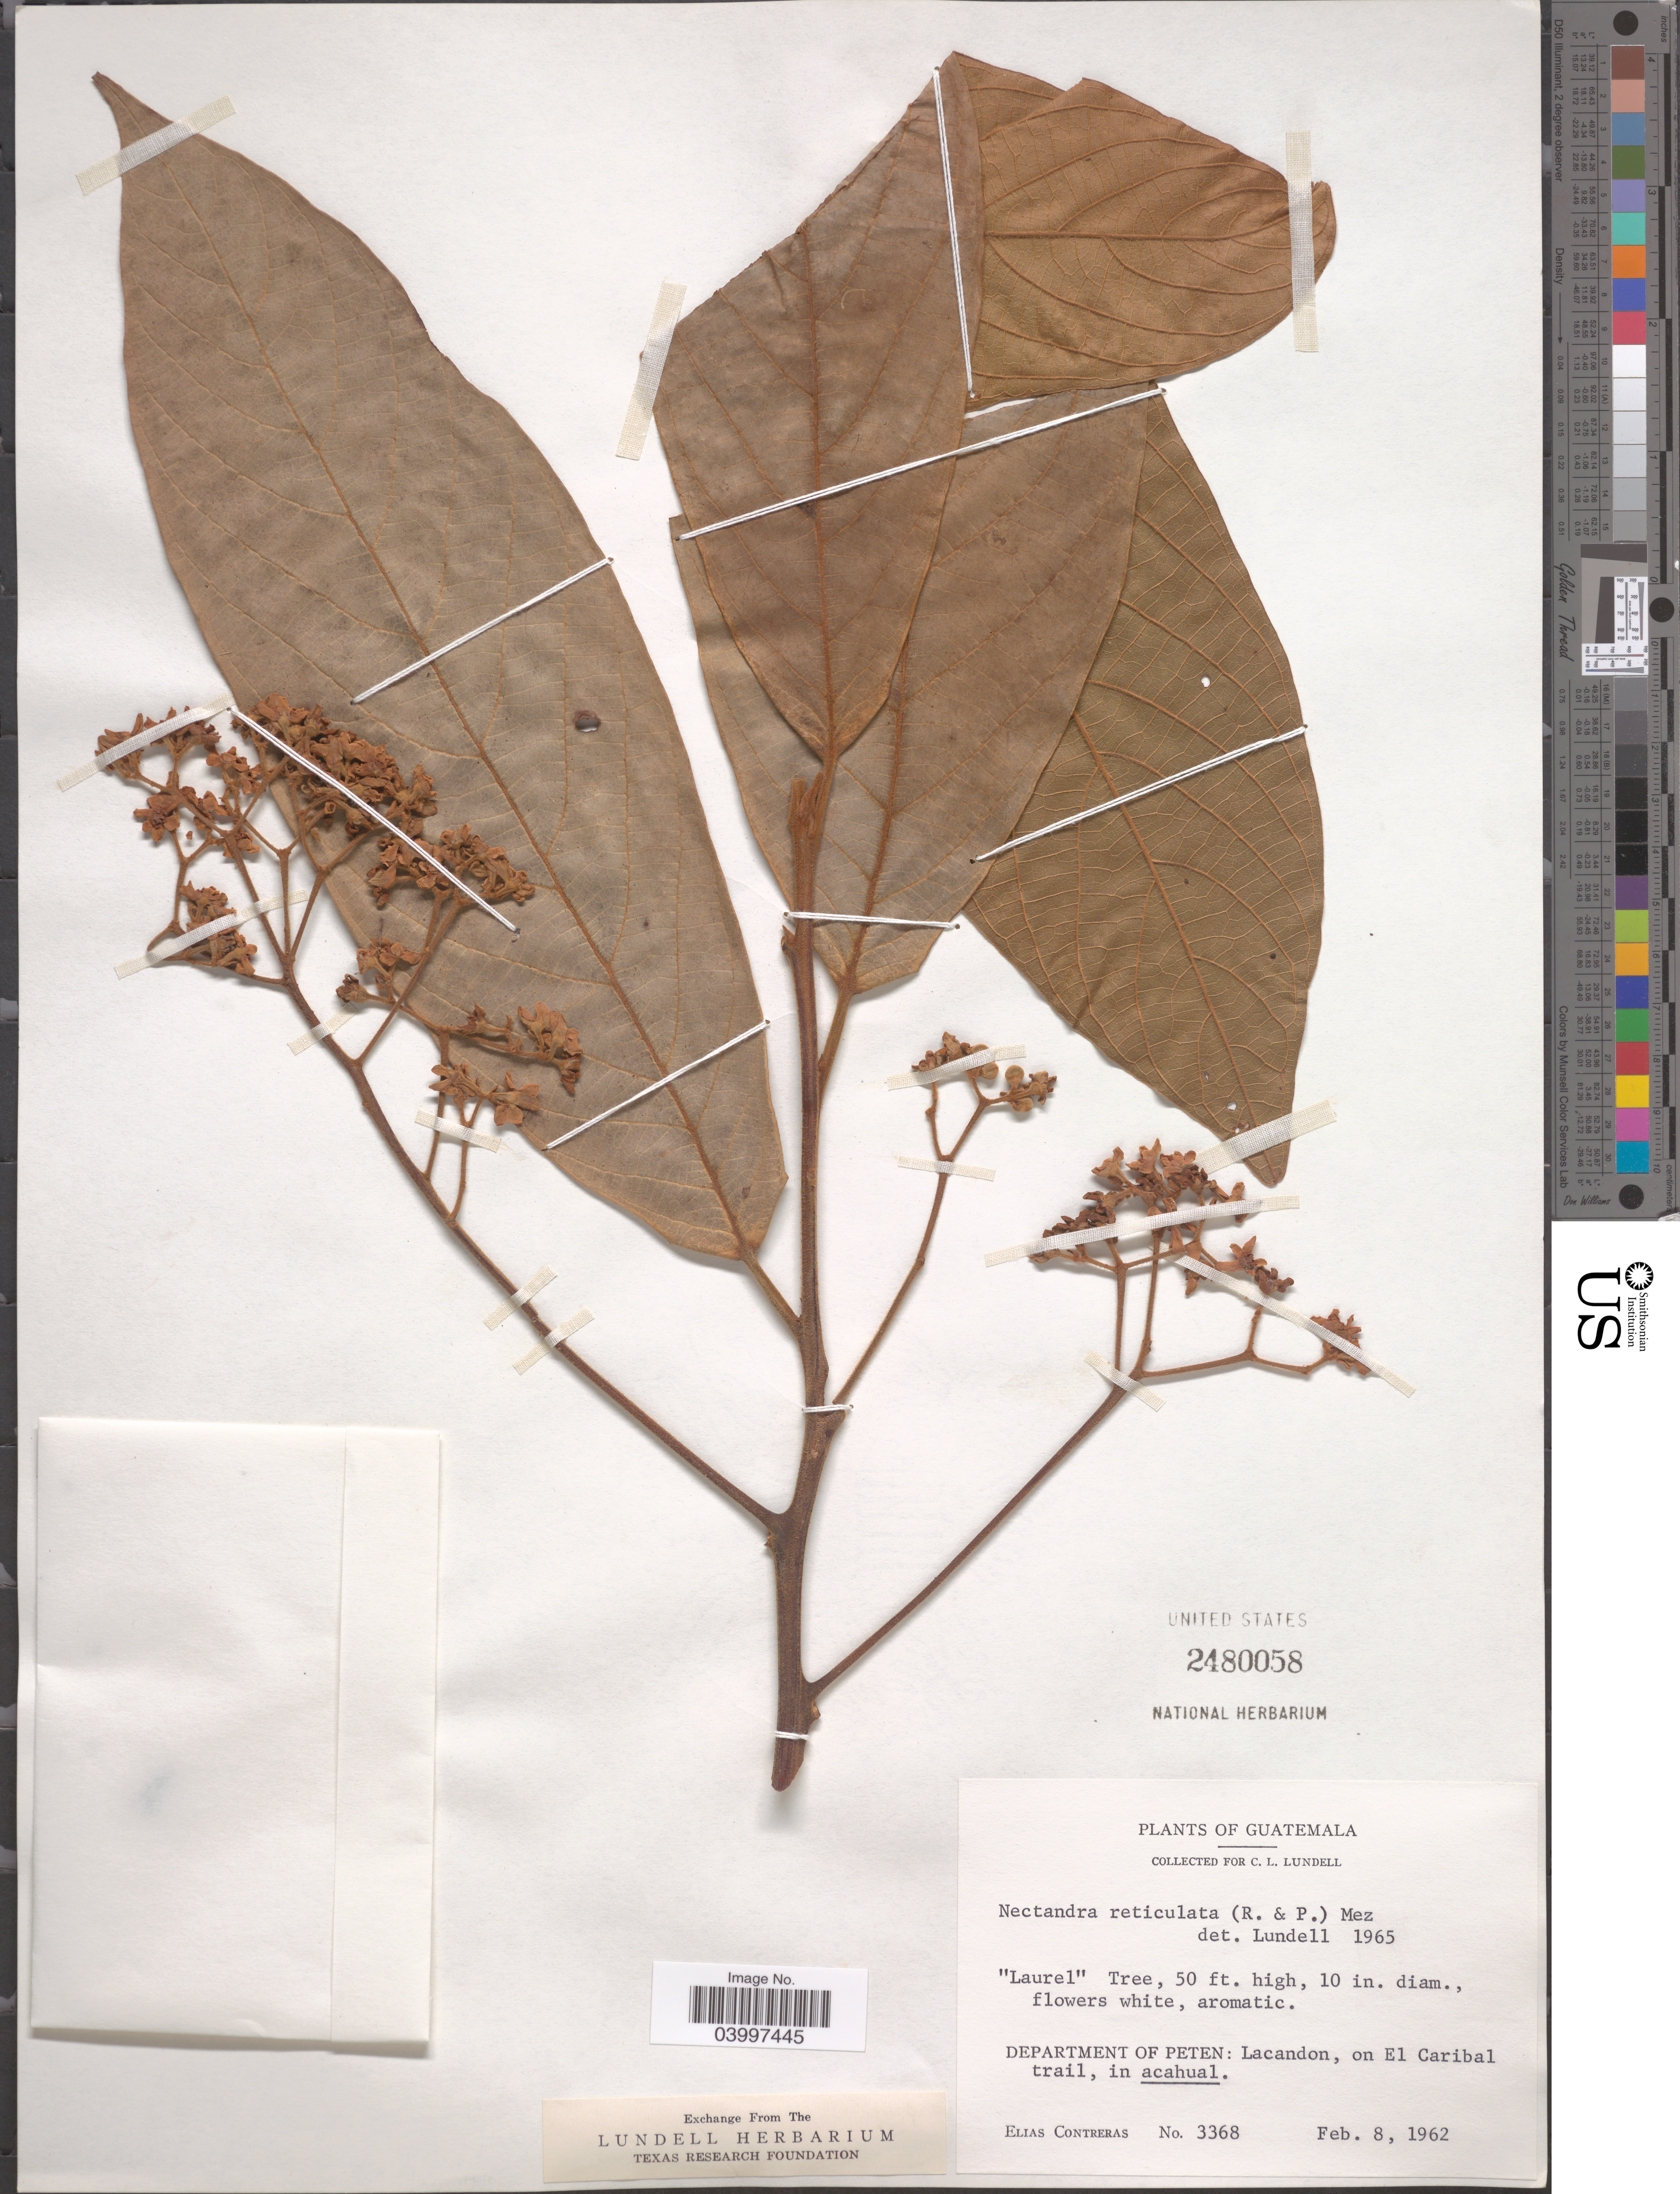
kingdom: Plantae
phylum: Tracheophyta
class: Magnoliopsida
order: Laurales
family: Lauraceae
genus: Nectandra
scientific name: Nectandra reticulata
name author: (Ruiz & Pav.) Mez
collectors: E. Contreras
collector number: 3368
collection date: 1962-02-08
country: Guatemala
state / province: El Peten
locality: Department of Peten: Lacandon, on El Caribal trail.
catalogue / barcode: US 2480058